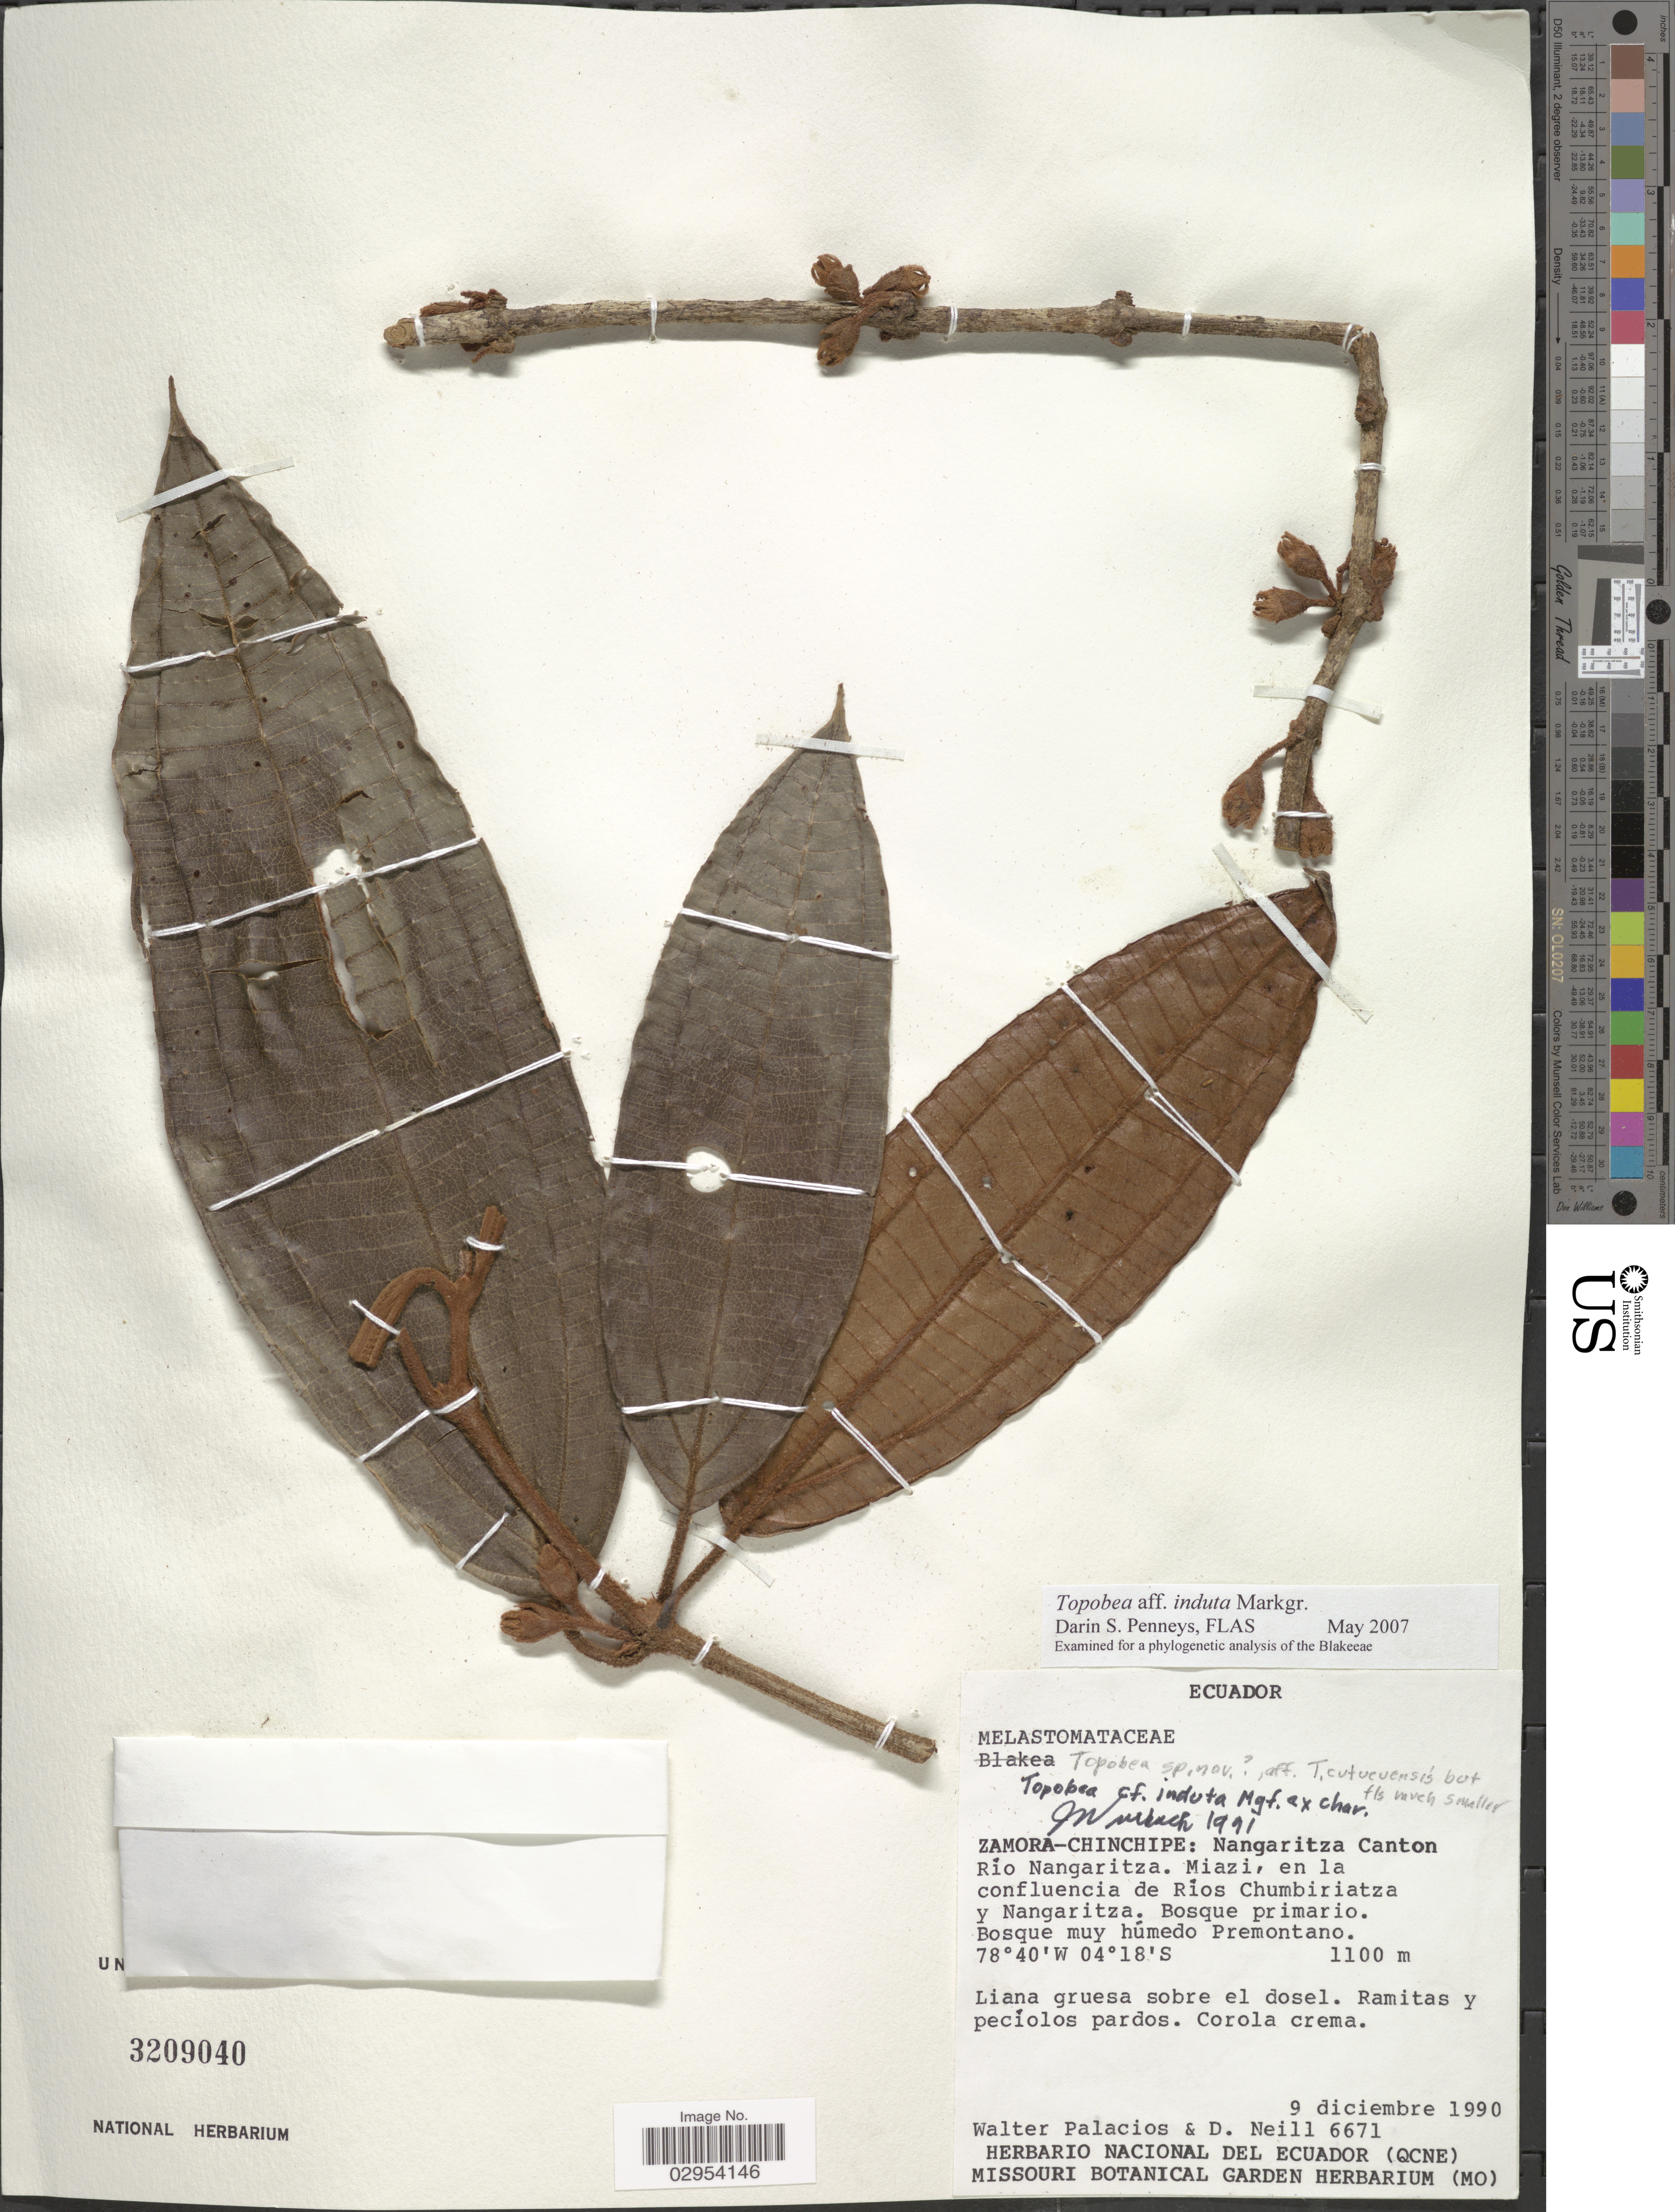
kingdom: Plantae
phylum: Tracheophyta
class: Magnoliopsida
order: Myrtales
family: Melastomataceae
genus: Topobea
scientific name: Topobea induta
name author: Markgr.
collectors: W. Palacios & D. Neill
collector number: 6671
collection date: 1990-12-09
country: Ecuador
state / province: Zamora-Chinchipe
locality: Nangaritza Canton, Río Nangaritza. Miazi, en la confluencia de Ríos Chumbiriatza y Nangaritza.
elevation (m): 1100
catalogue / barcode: US 3209040